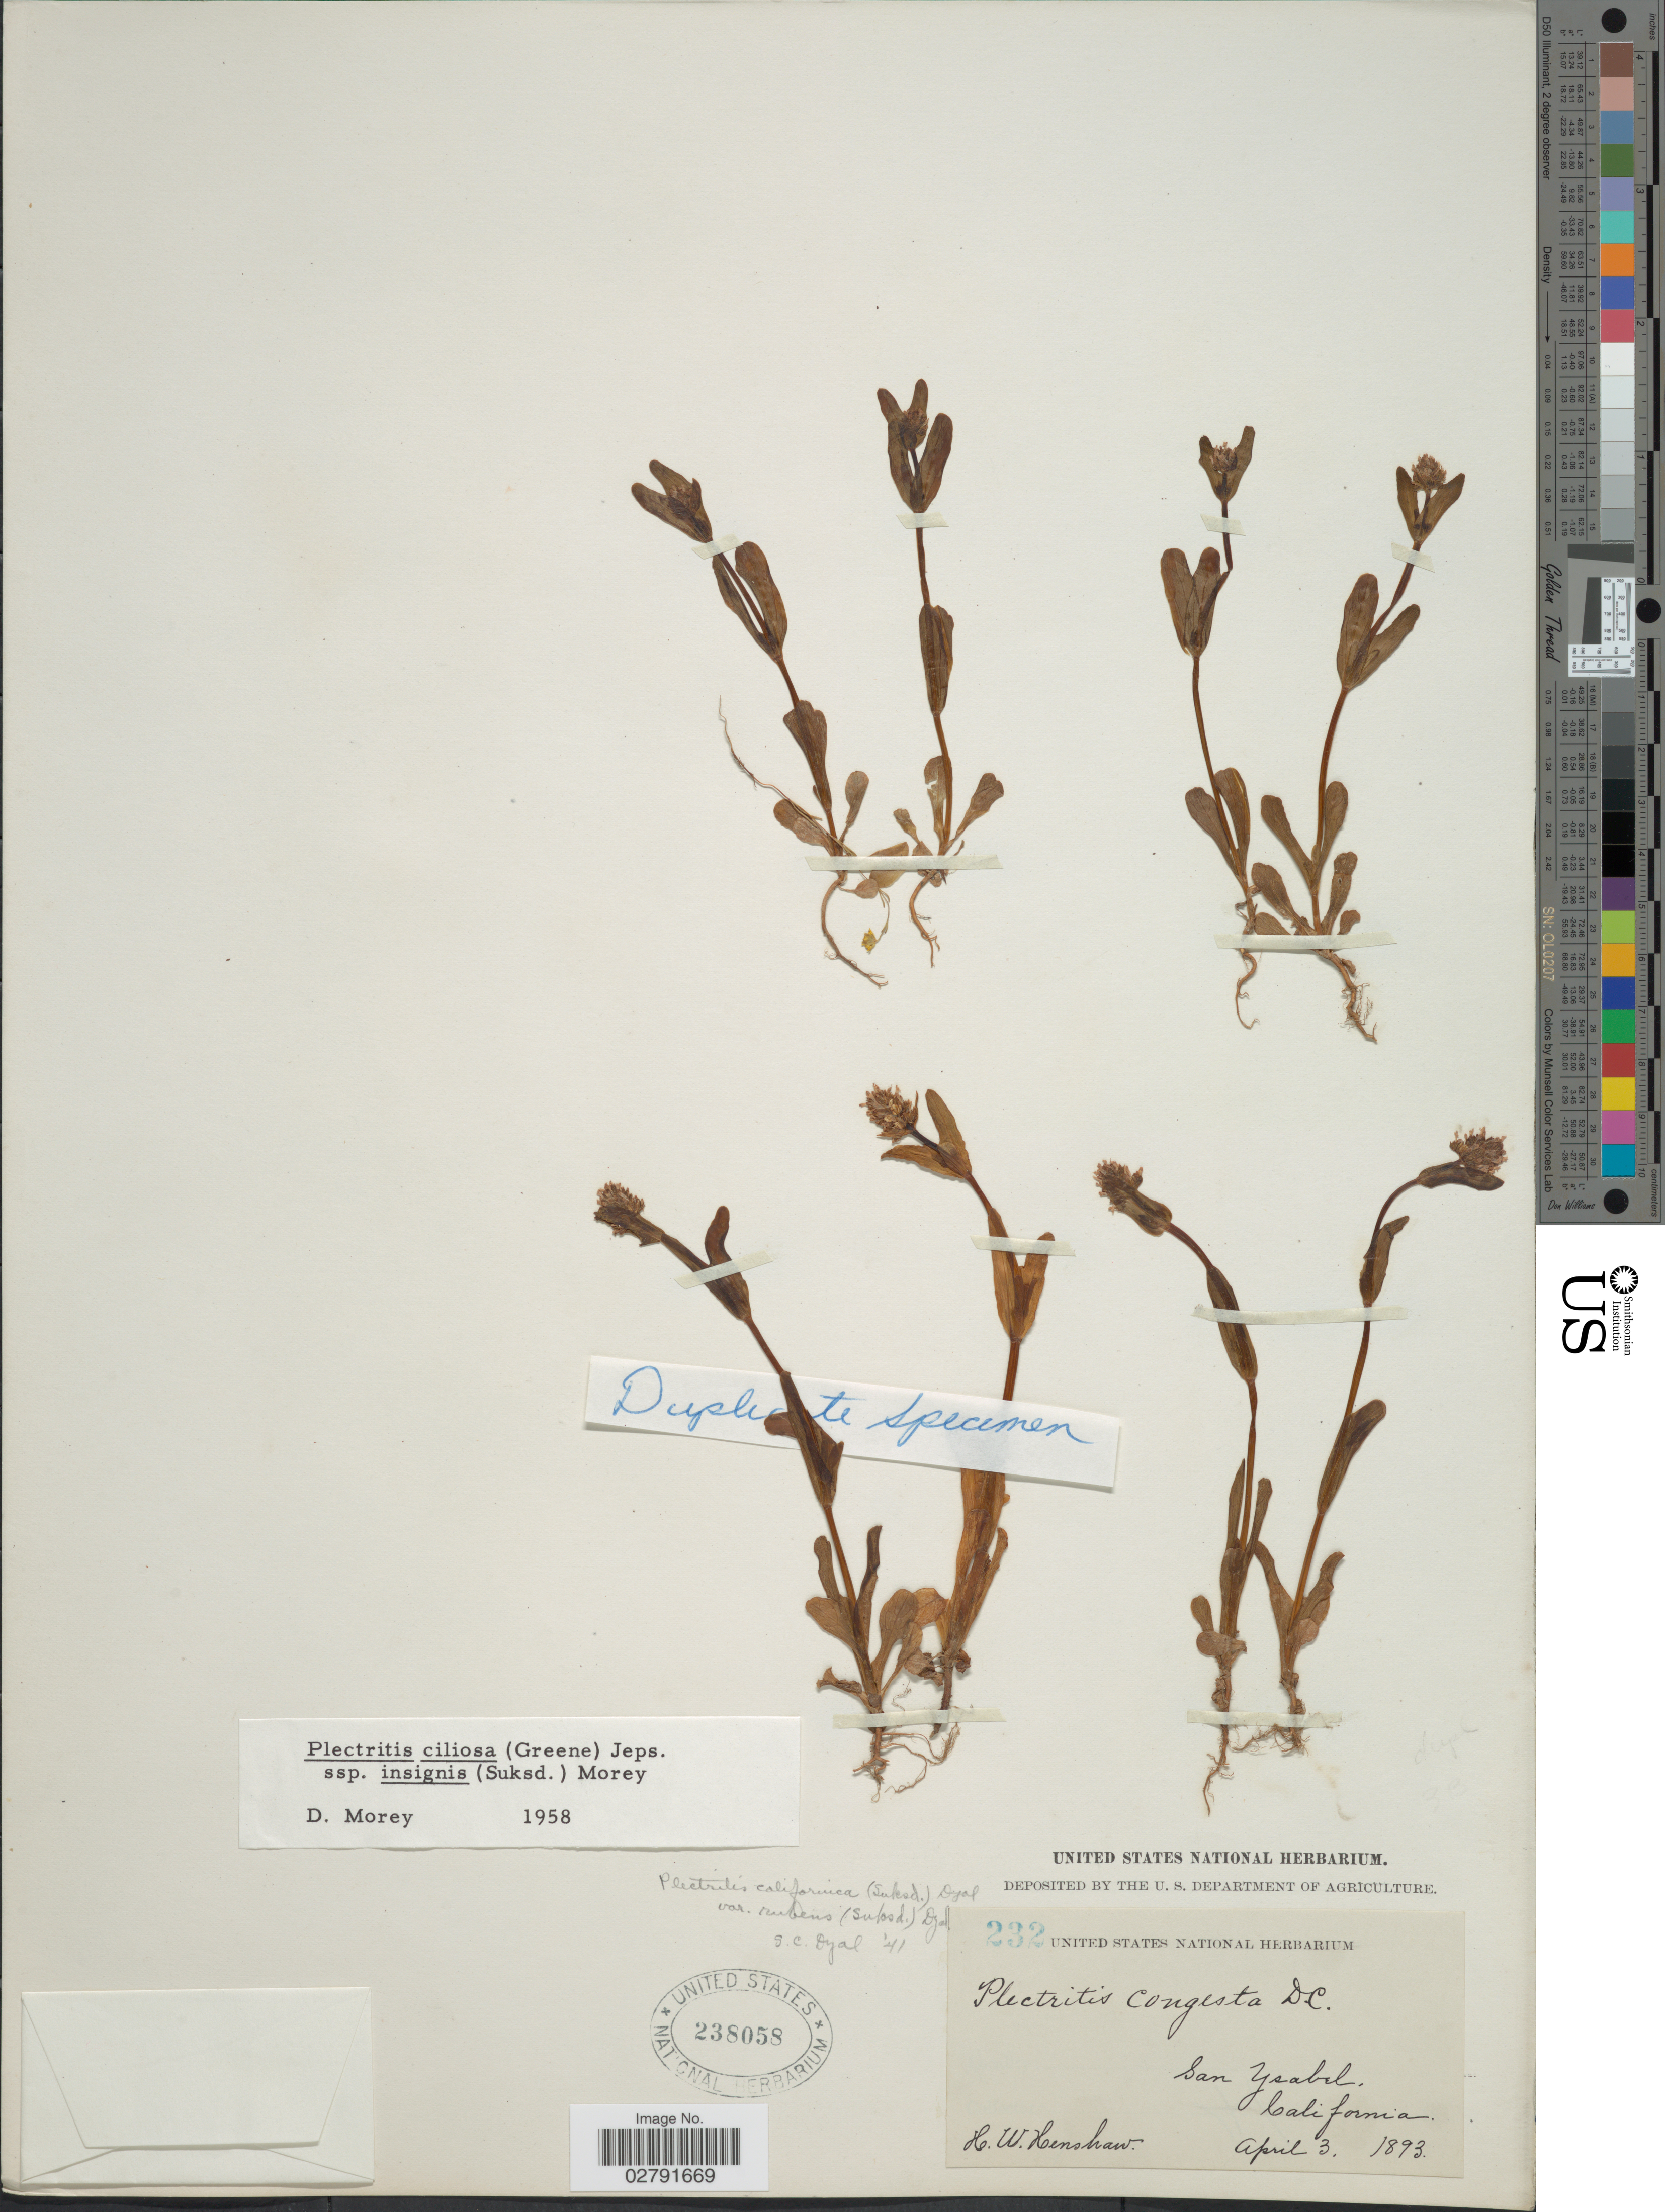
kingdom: Plantae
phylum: Tracheophyta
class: Magnoliopsida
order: Dipsacales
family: Caprifoliaceae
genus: Plectritis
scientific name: Plectritis ciliosa subsp. insignis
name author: (Suksd.) Morey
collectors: H. Henshaw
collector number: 232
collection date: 1893-04-03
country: United States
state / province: California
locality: San Ysabel.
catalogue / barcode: US 238058